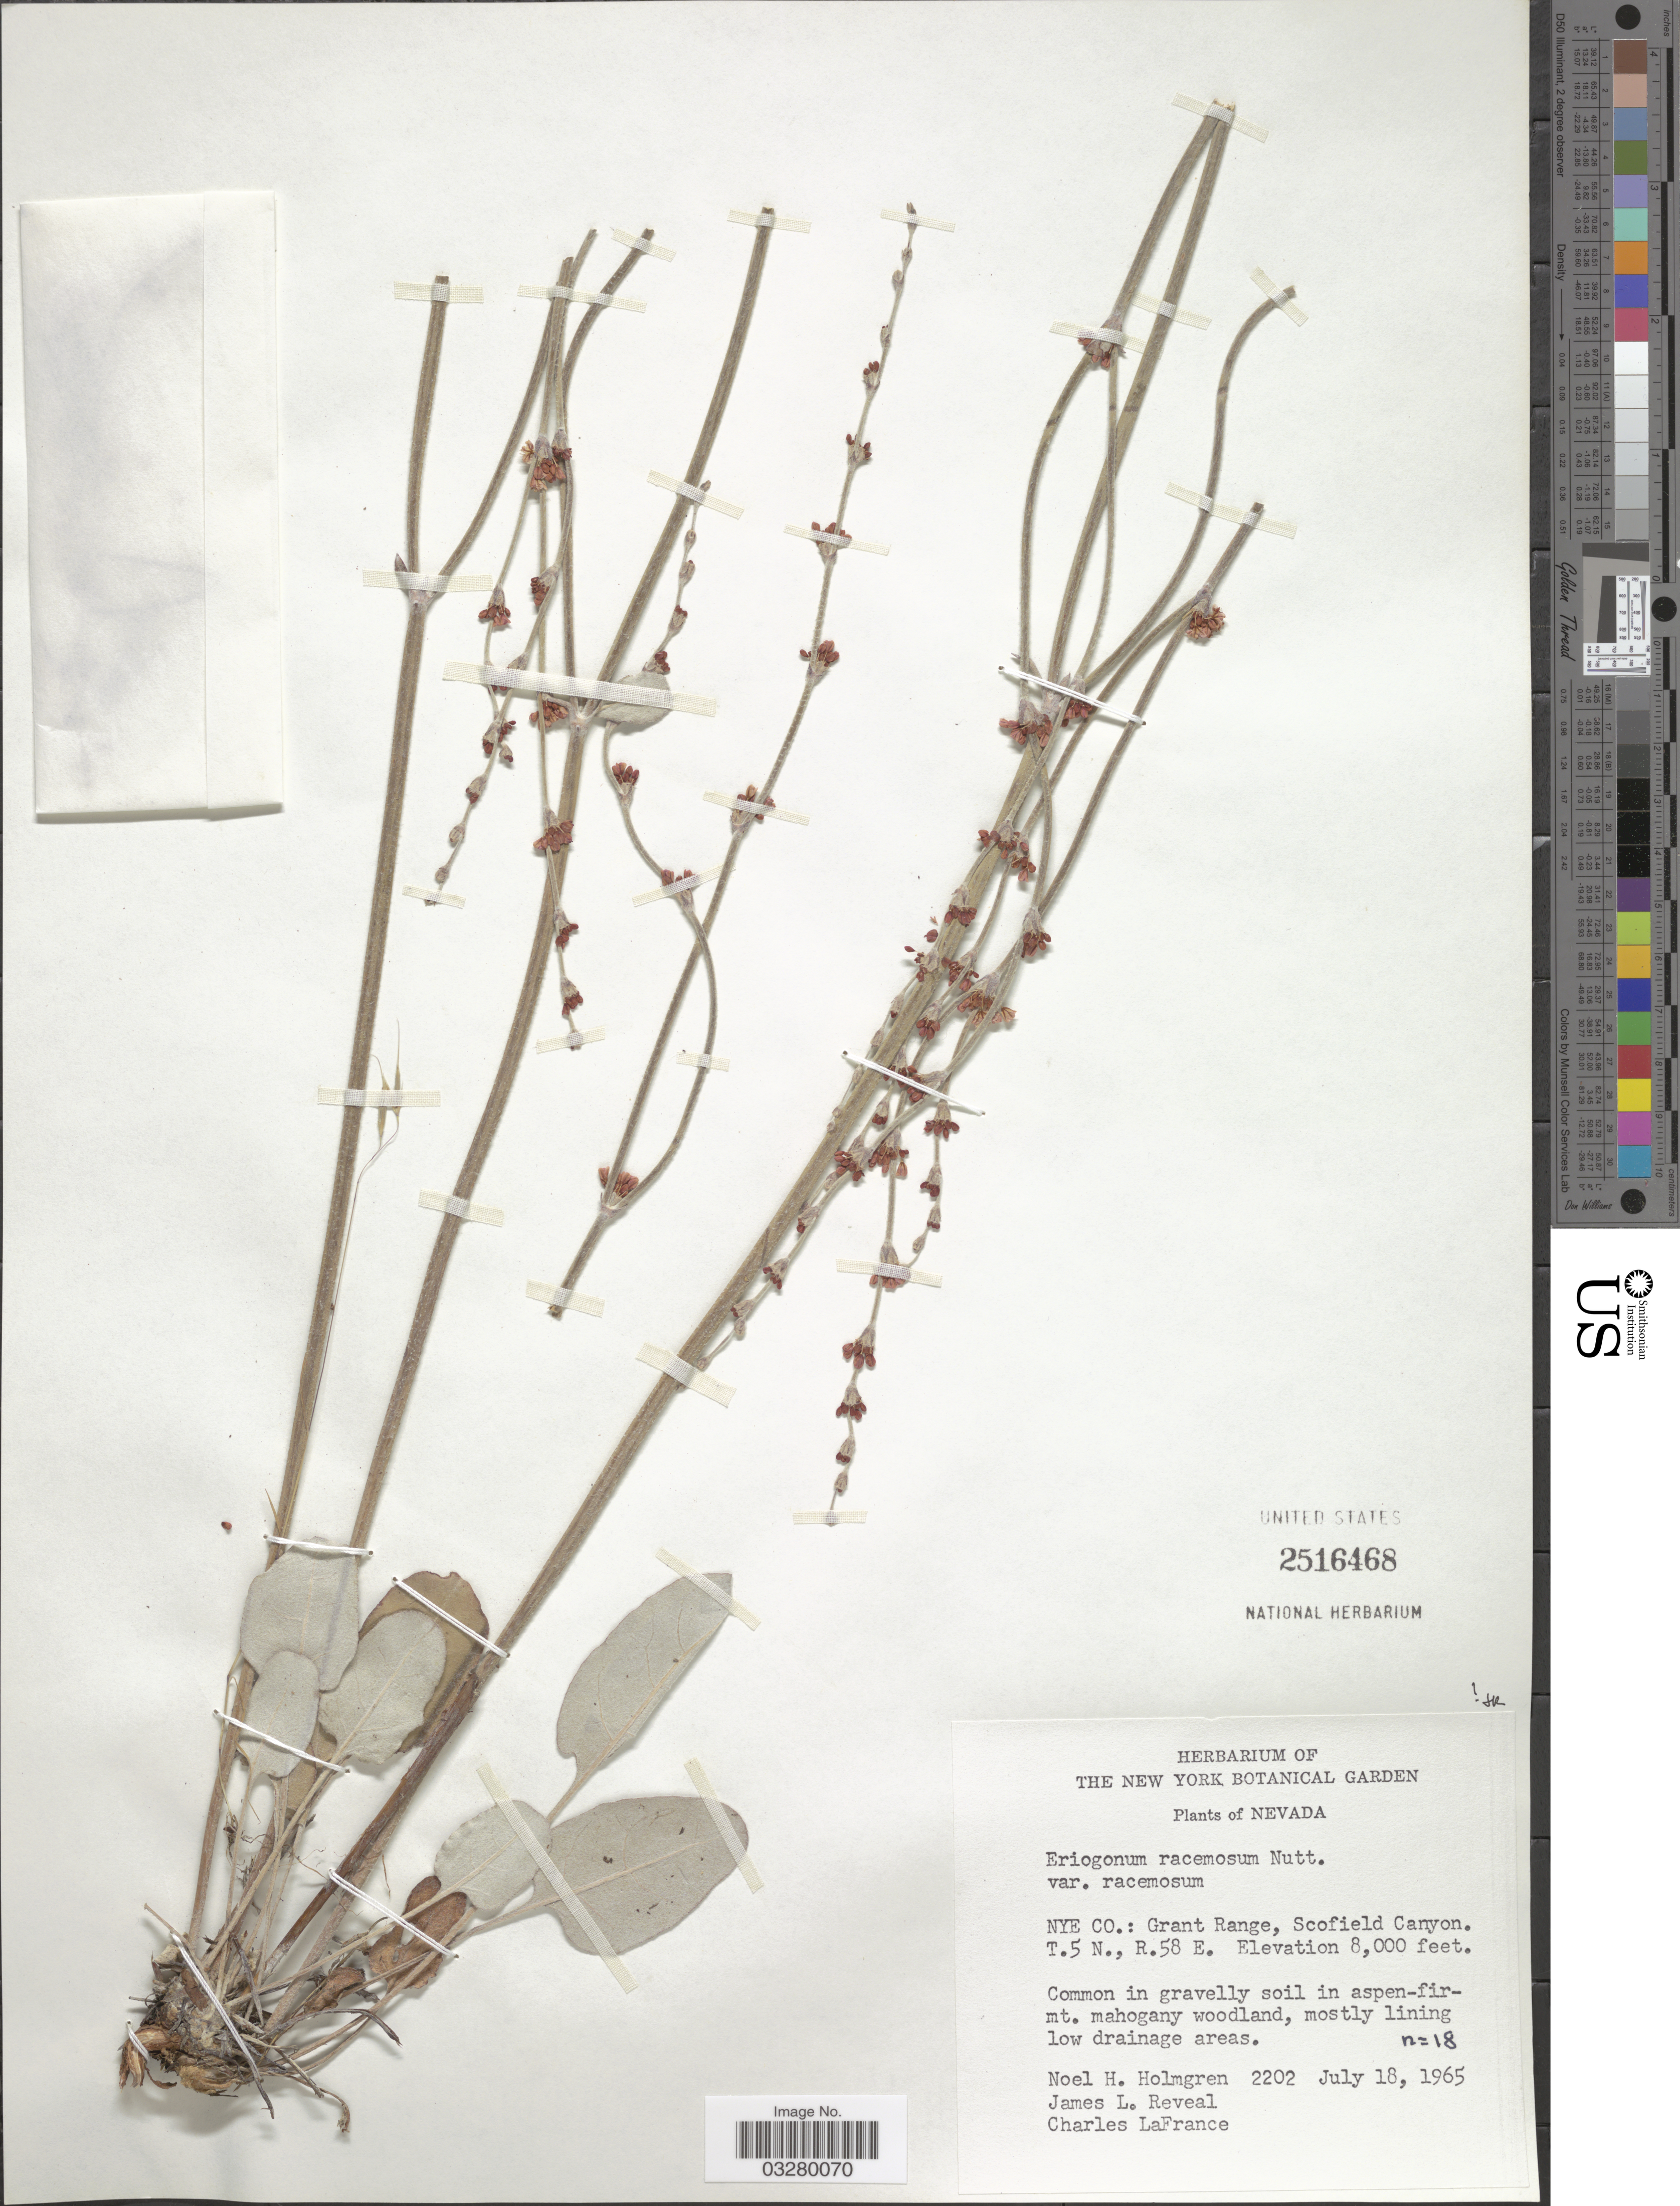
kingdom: Plantae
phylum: Tracheophyta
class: Magnoliopsida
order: Caryophyllales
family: Polygonaceae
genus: Eriogonum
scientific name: Eriogonum racemosum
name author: Nutt.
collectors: N. H. Holmgren, J. L. Reveal & C. LaFrance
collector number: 2202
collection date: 1965-07-18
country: United States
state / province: Nevada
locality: Nye Co.: Grant Range, Scofield Canyon. T.5 N., R.58 E.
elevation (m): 2438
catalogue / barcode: US 2516468